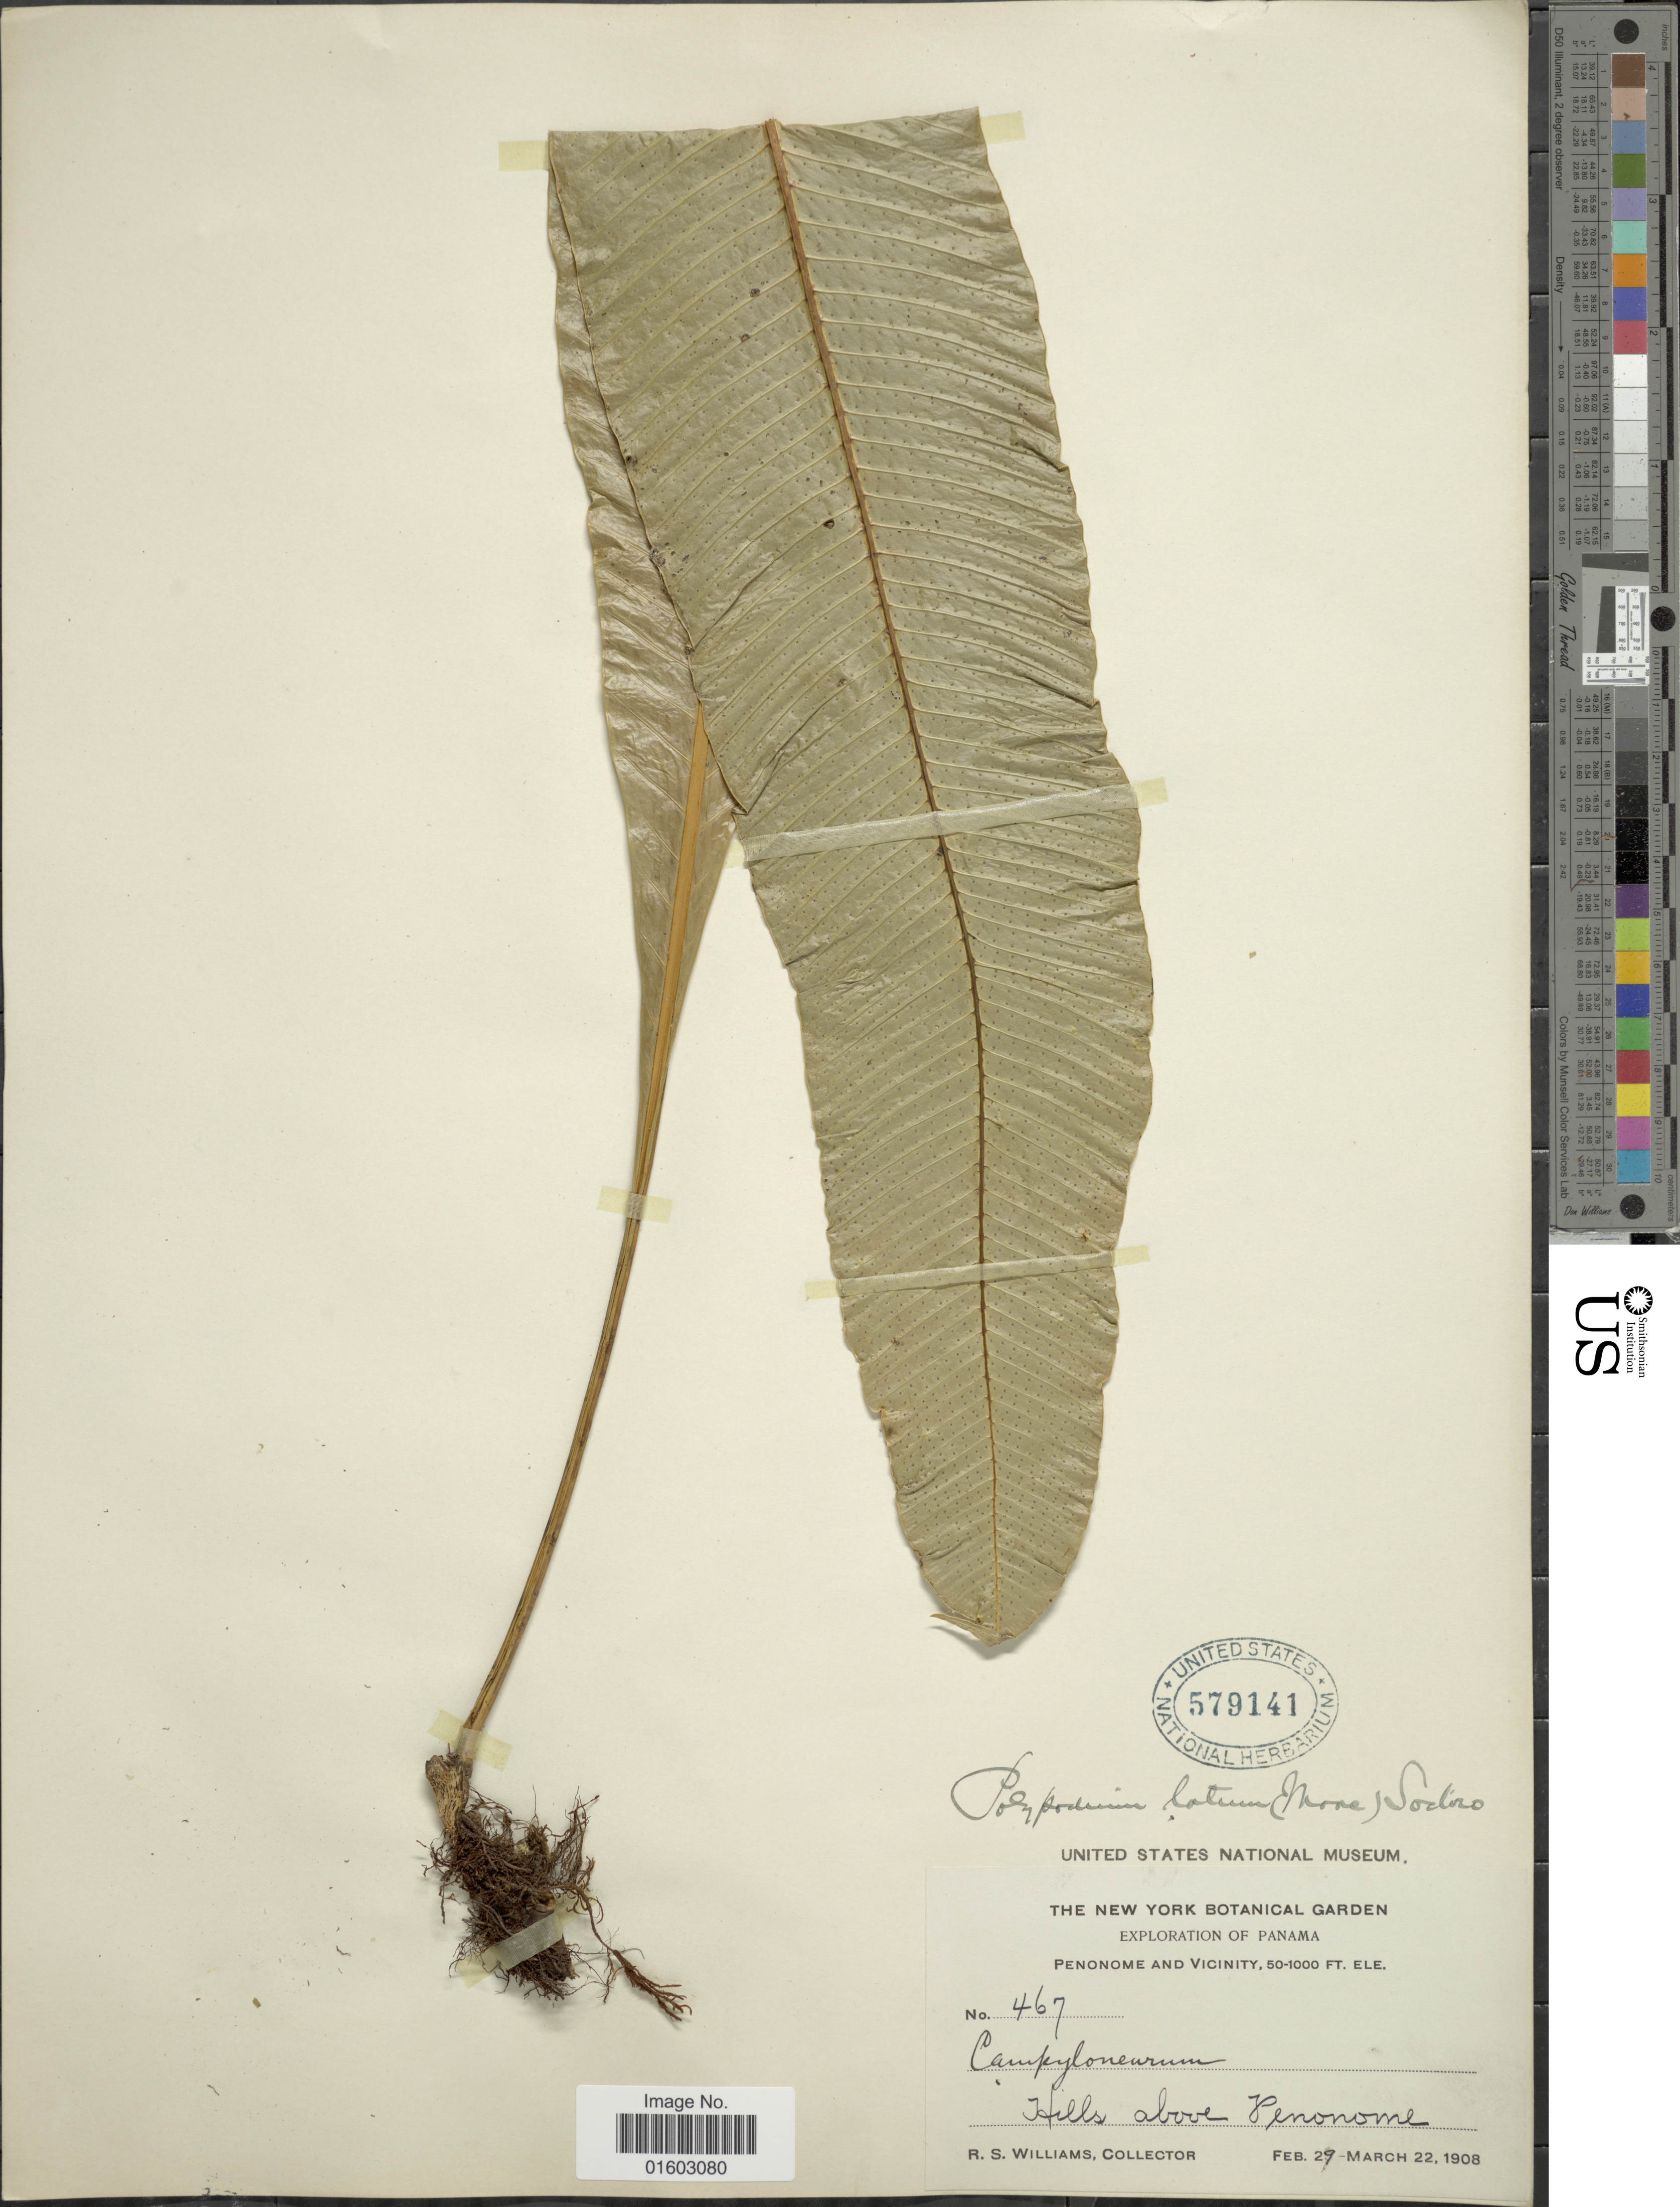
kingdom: Plantae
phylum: Tracheophyta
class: Polypodiopsida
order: Polypodiales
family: Polypodiaceae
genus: Campyloneurum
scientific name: Campyloneurum latum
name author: T. Moore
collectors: R. S. Williams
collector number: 467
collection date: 1908-02-29/1908-03-22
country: Panama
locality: Penonome and Vicinity. Hills above Penonome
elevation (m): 15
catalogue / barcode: US 579141